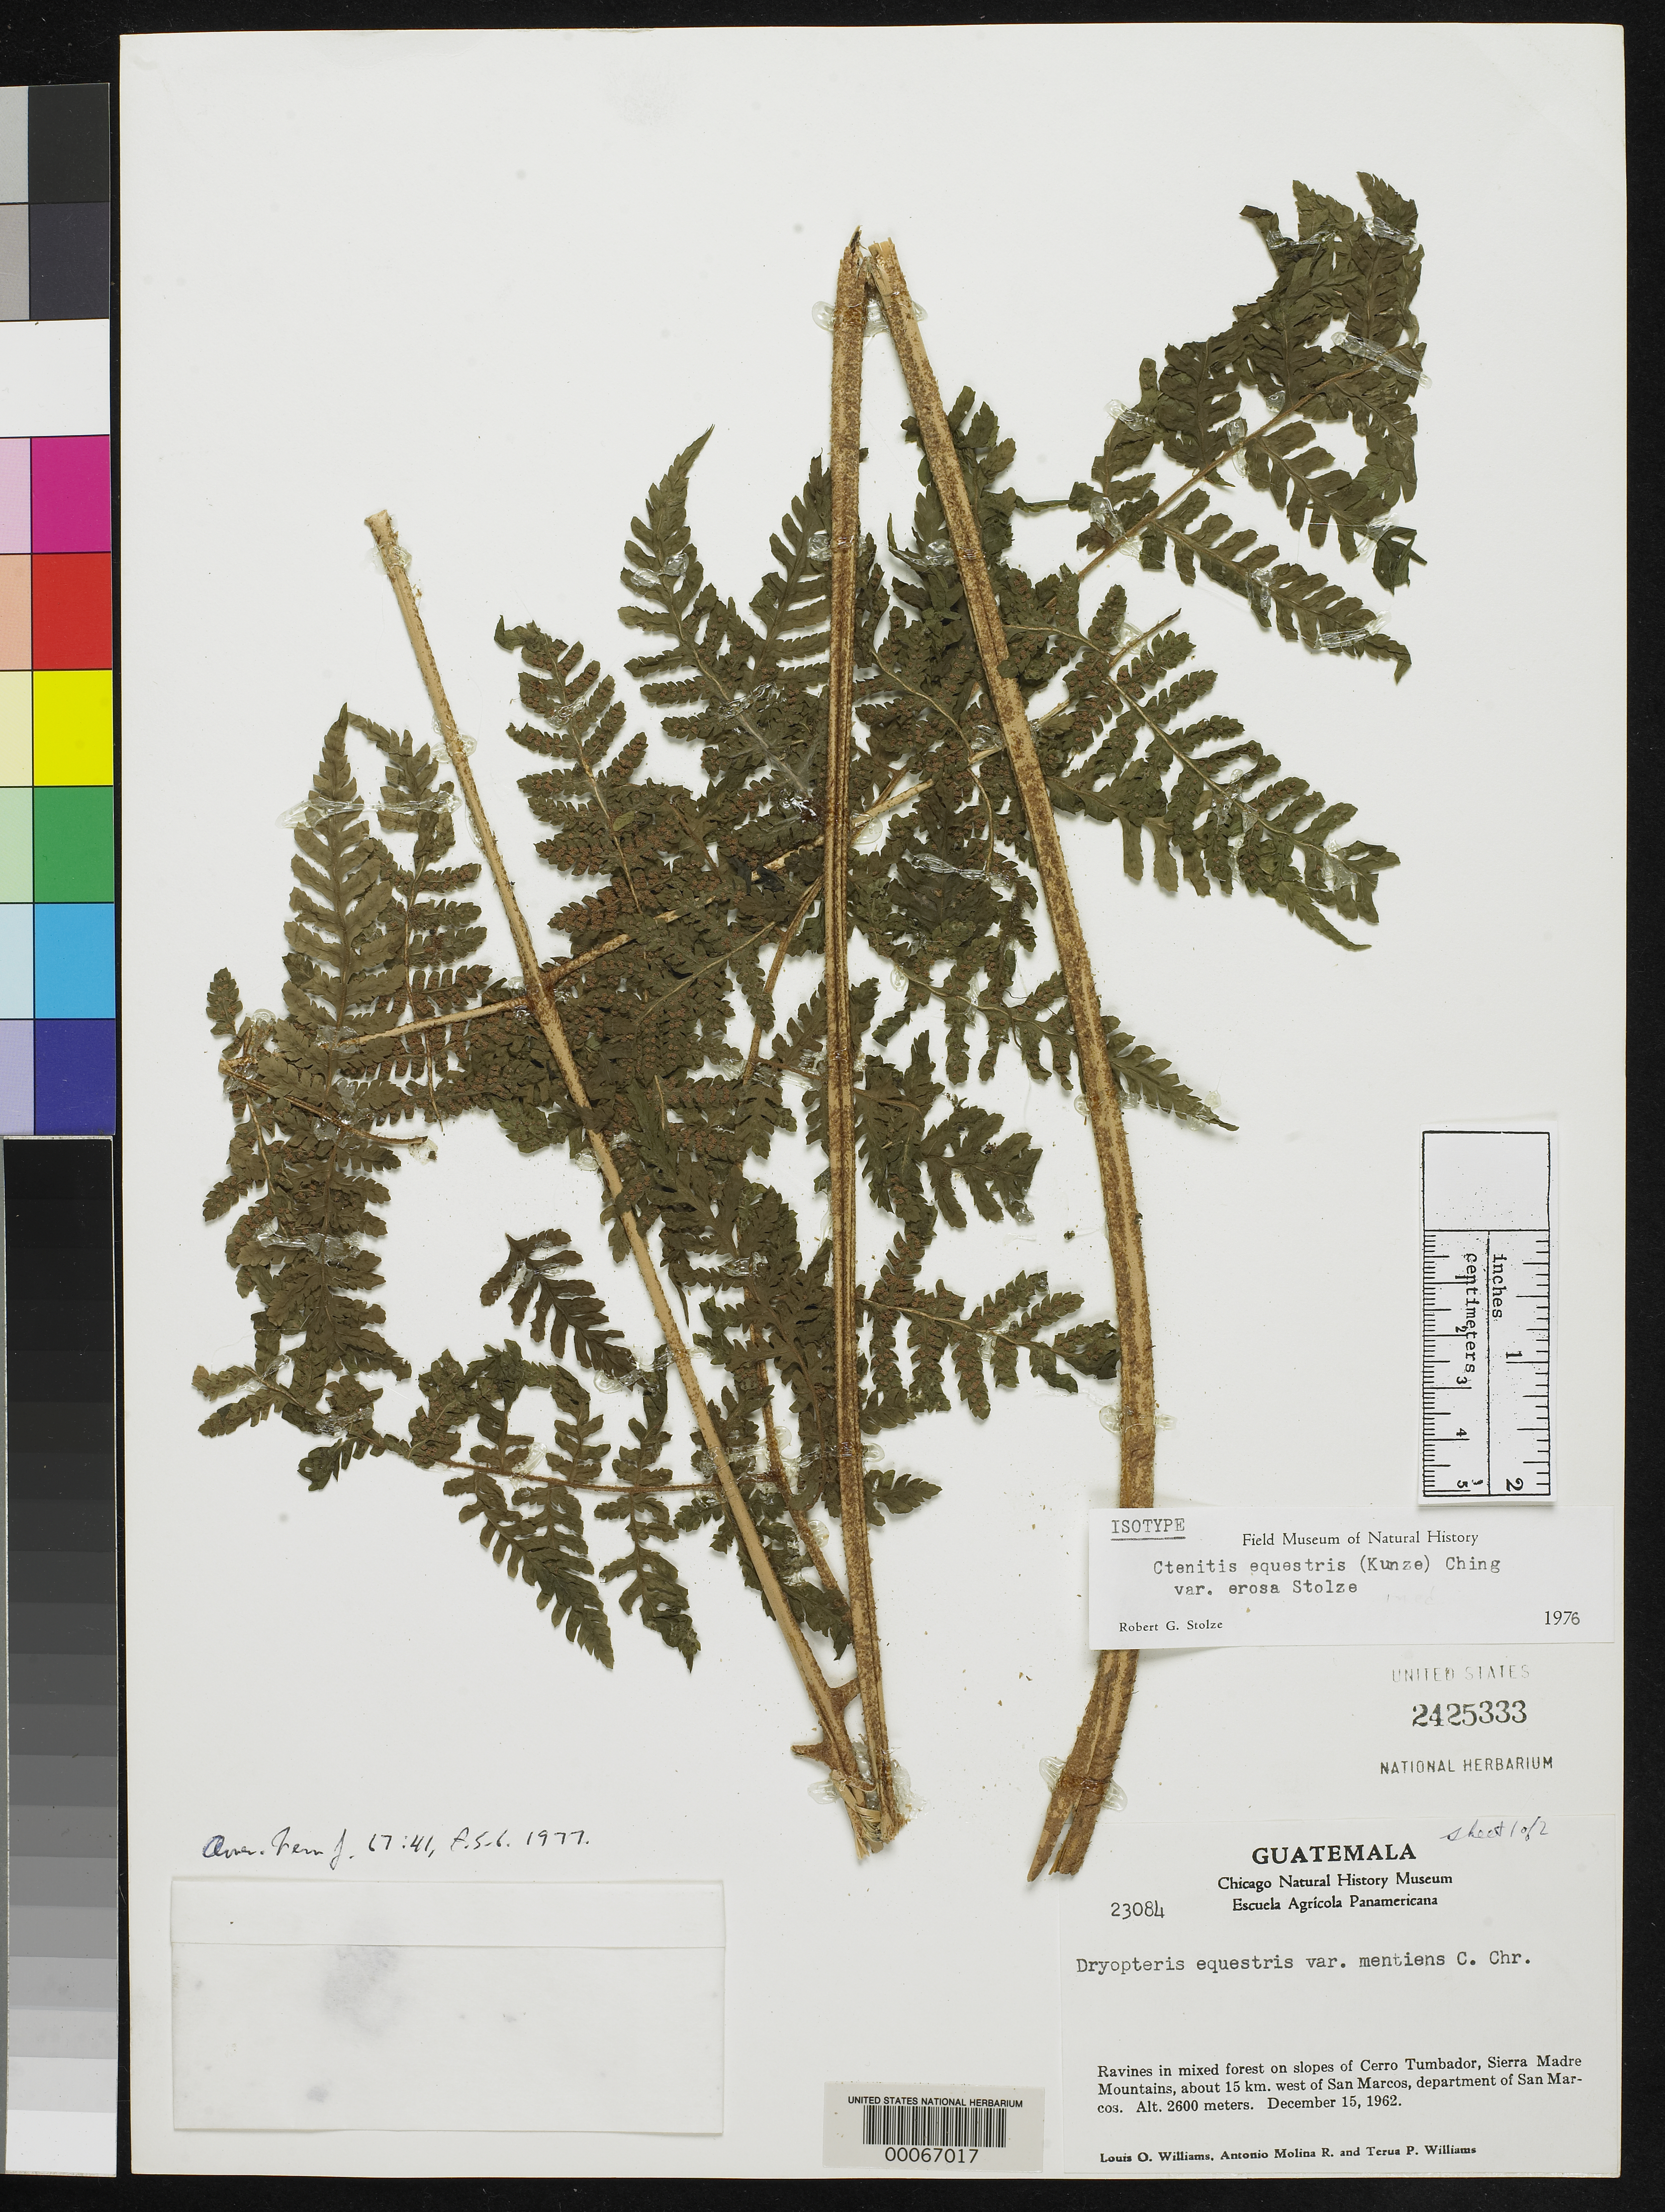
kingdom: Plantae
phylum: Tracheophyta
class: Polypodiopsida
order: Polypodiales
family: Dryopteridaceae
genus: Ctenitis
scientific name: Ctenitis equestris var. erosa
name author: Stolze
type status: Isotype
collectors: L. O. Williams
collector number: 23084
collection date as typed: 15 Dec 1962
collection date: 1962-12-15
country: Guatemala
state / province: San Marcos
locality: Sierra Madre Mtns., slopes of Cerro Tumbador, 15 km W of San Marcos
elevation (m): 2600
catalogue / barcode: US 2425333